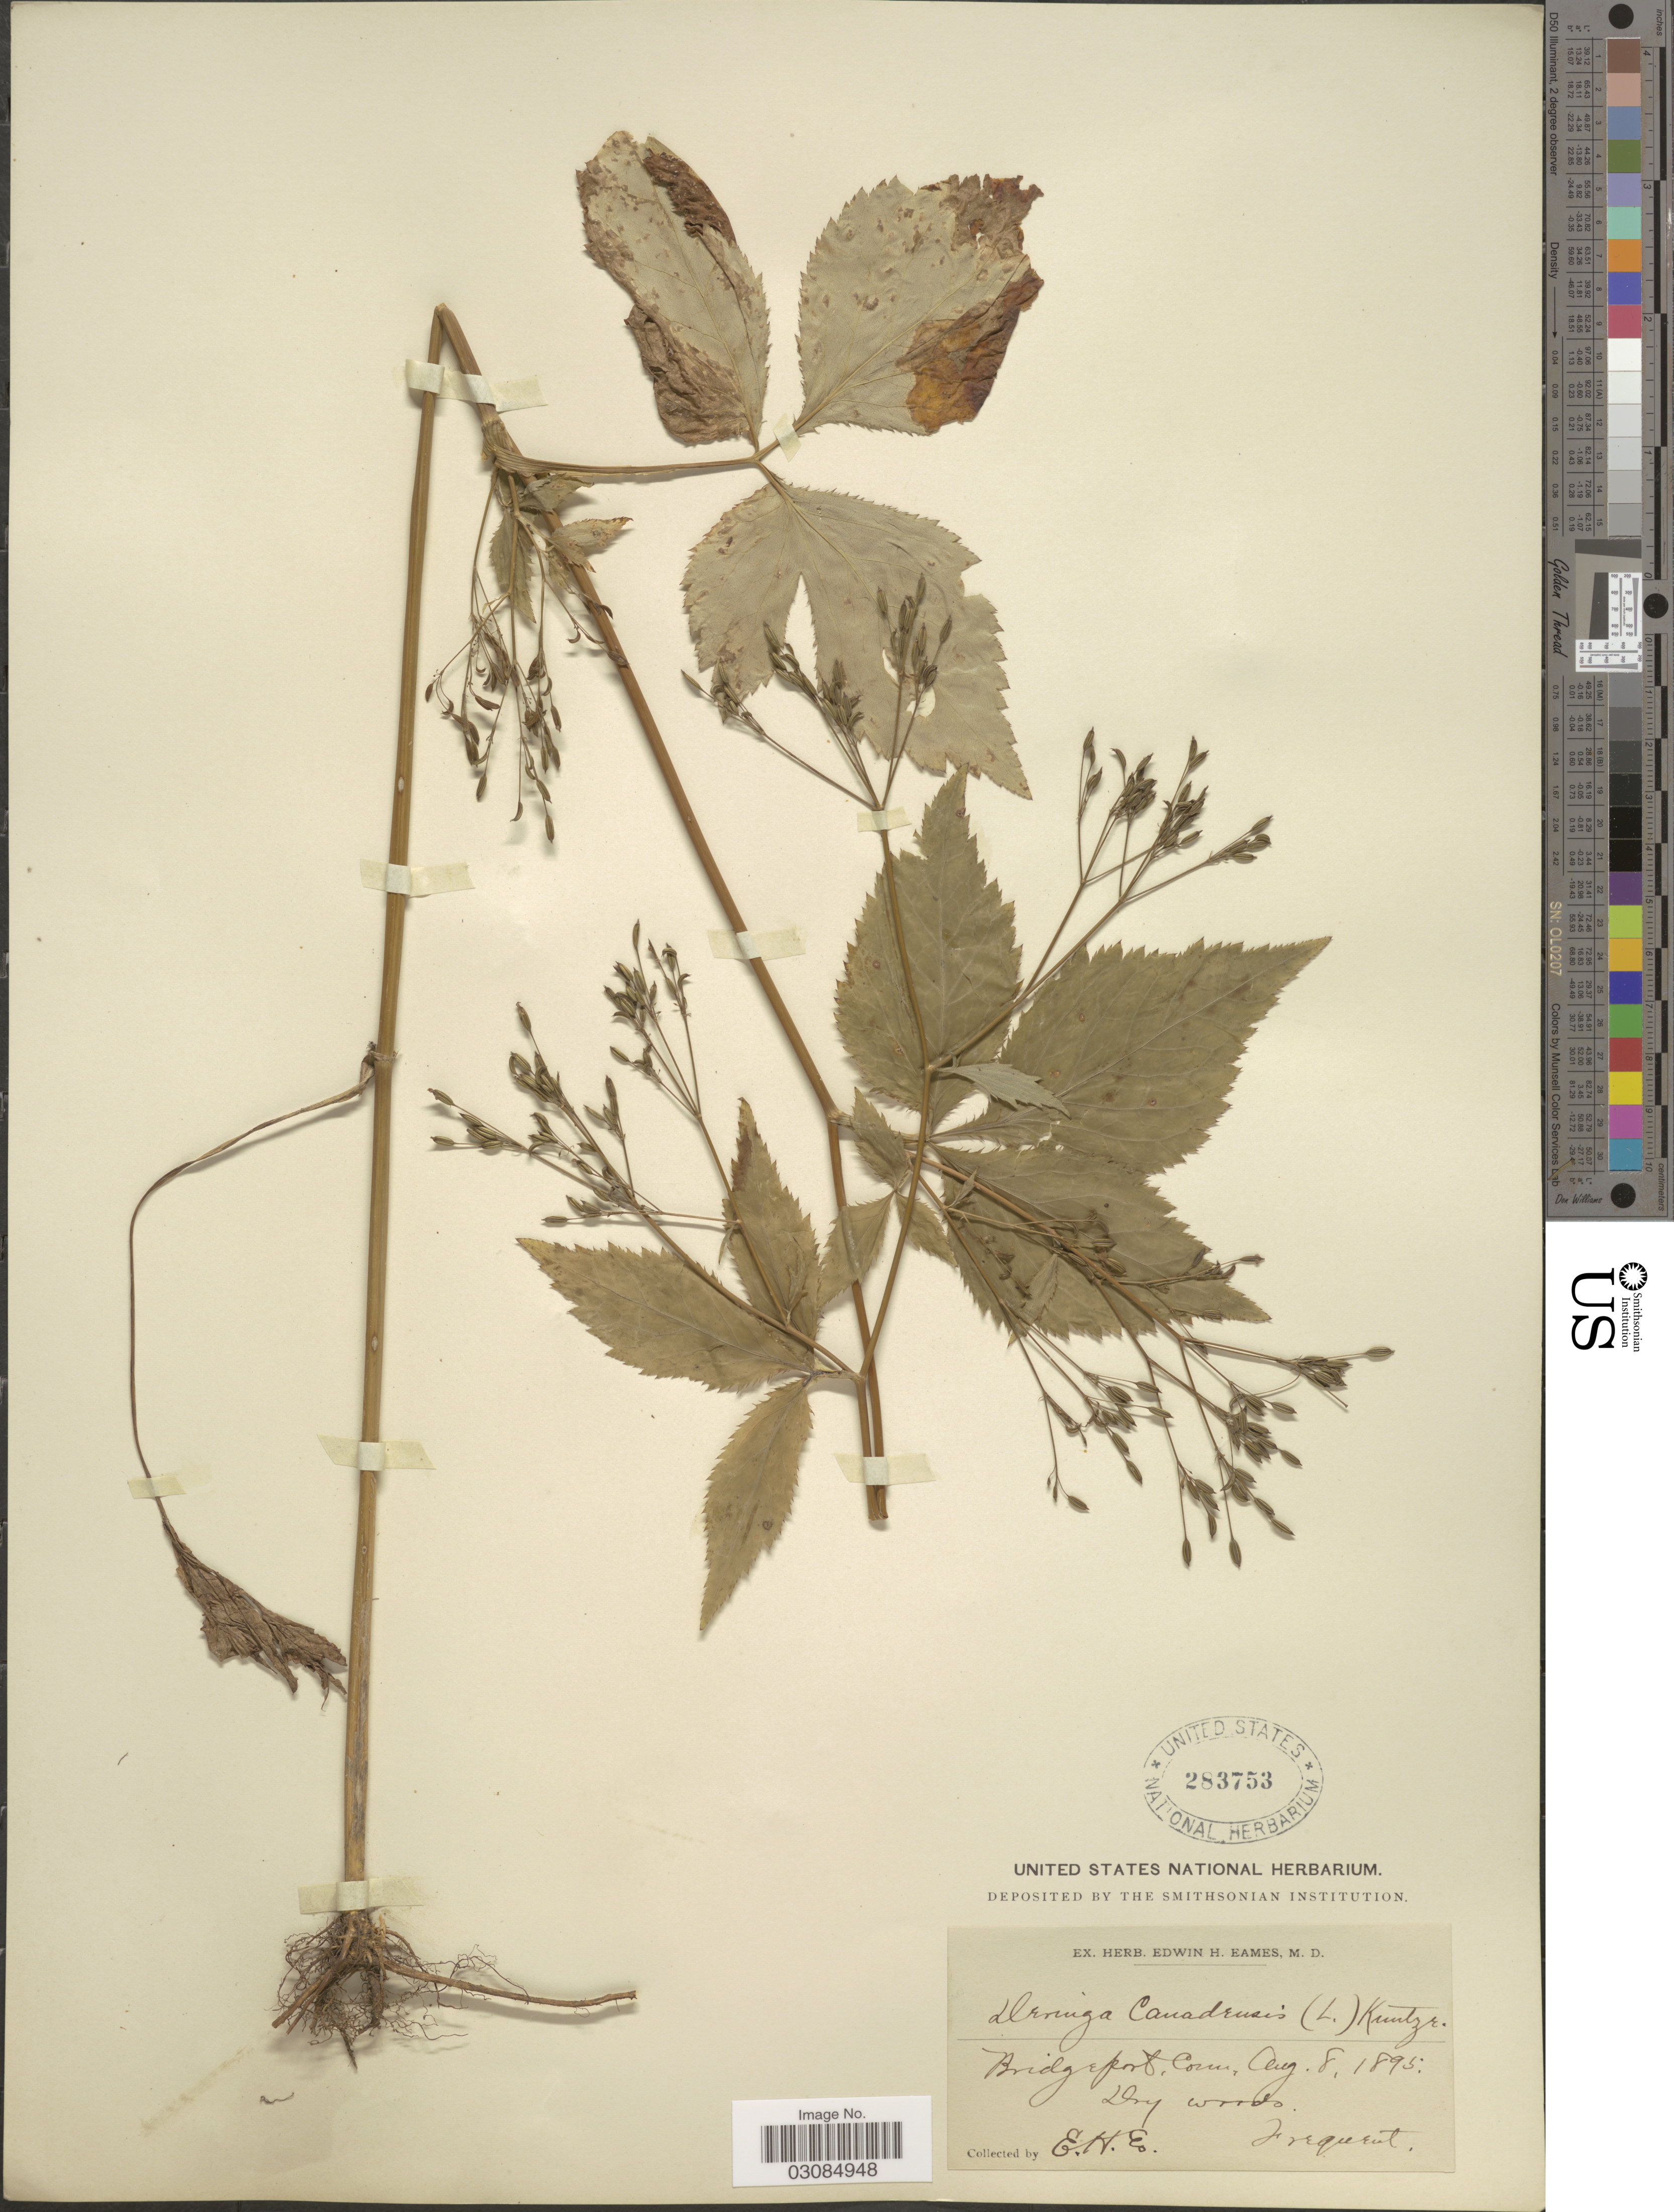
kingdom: Plantae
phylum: Tracheophyta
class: Magnoliopsida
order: Apiales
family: Apiaceae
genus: Cryptotaenia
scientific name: Cryptotaenia canadensis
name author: (L.) DC.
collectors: E. H. Eames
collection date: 1895-08-08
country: United States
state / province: Connecticut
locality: Bridgeport.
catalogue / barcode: US 283753